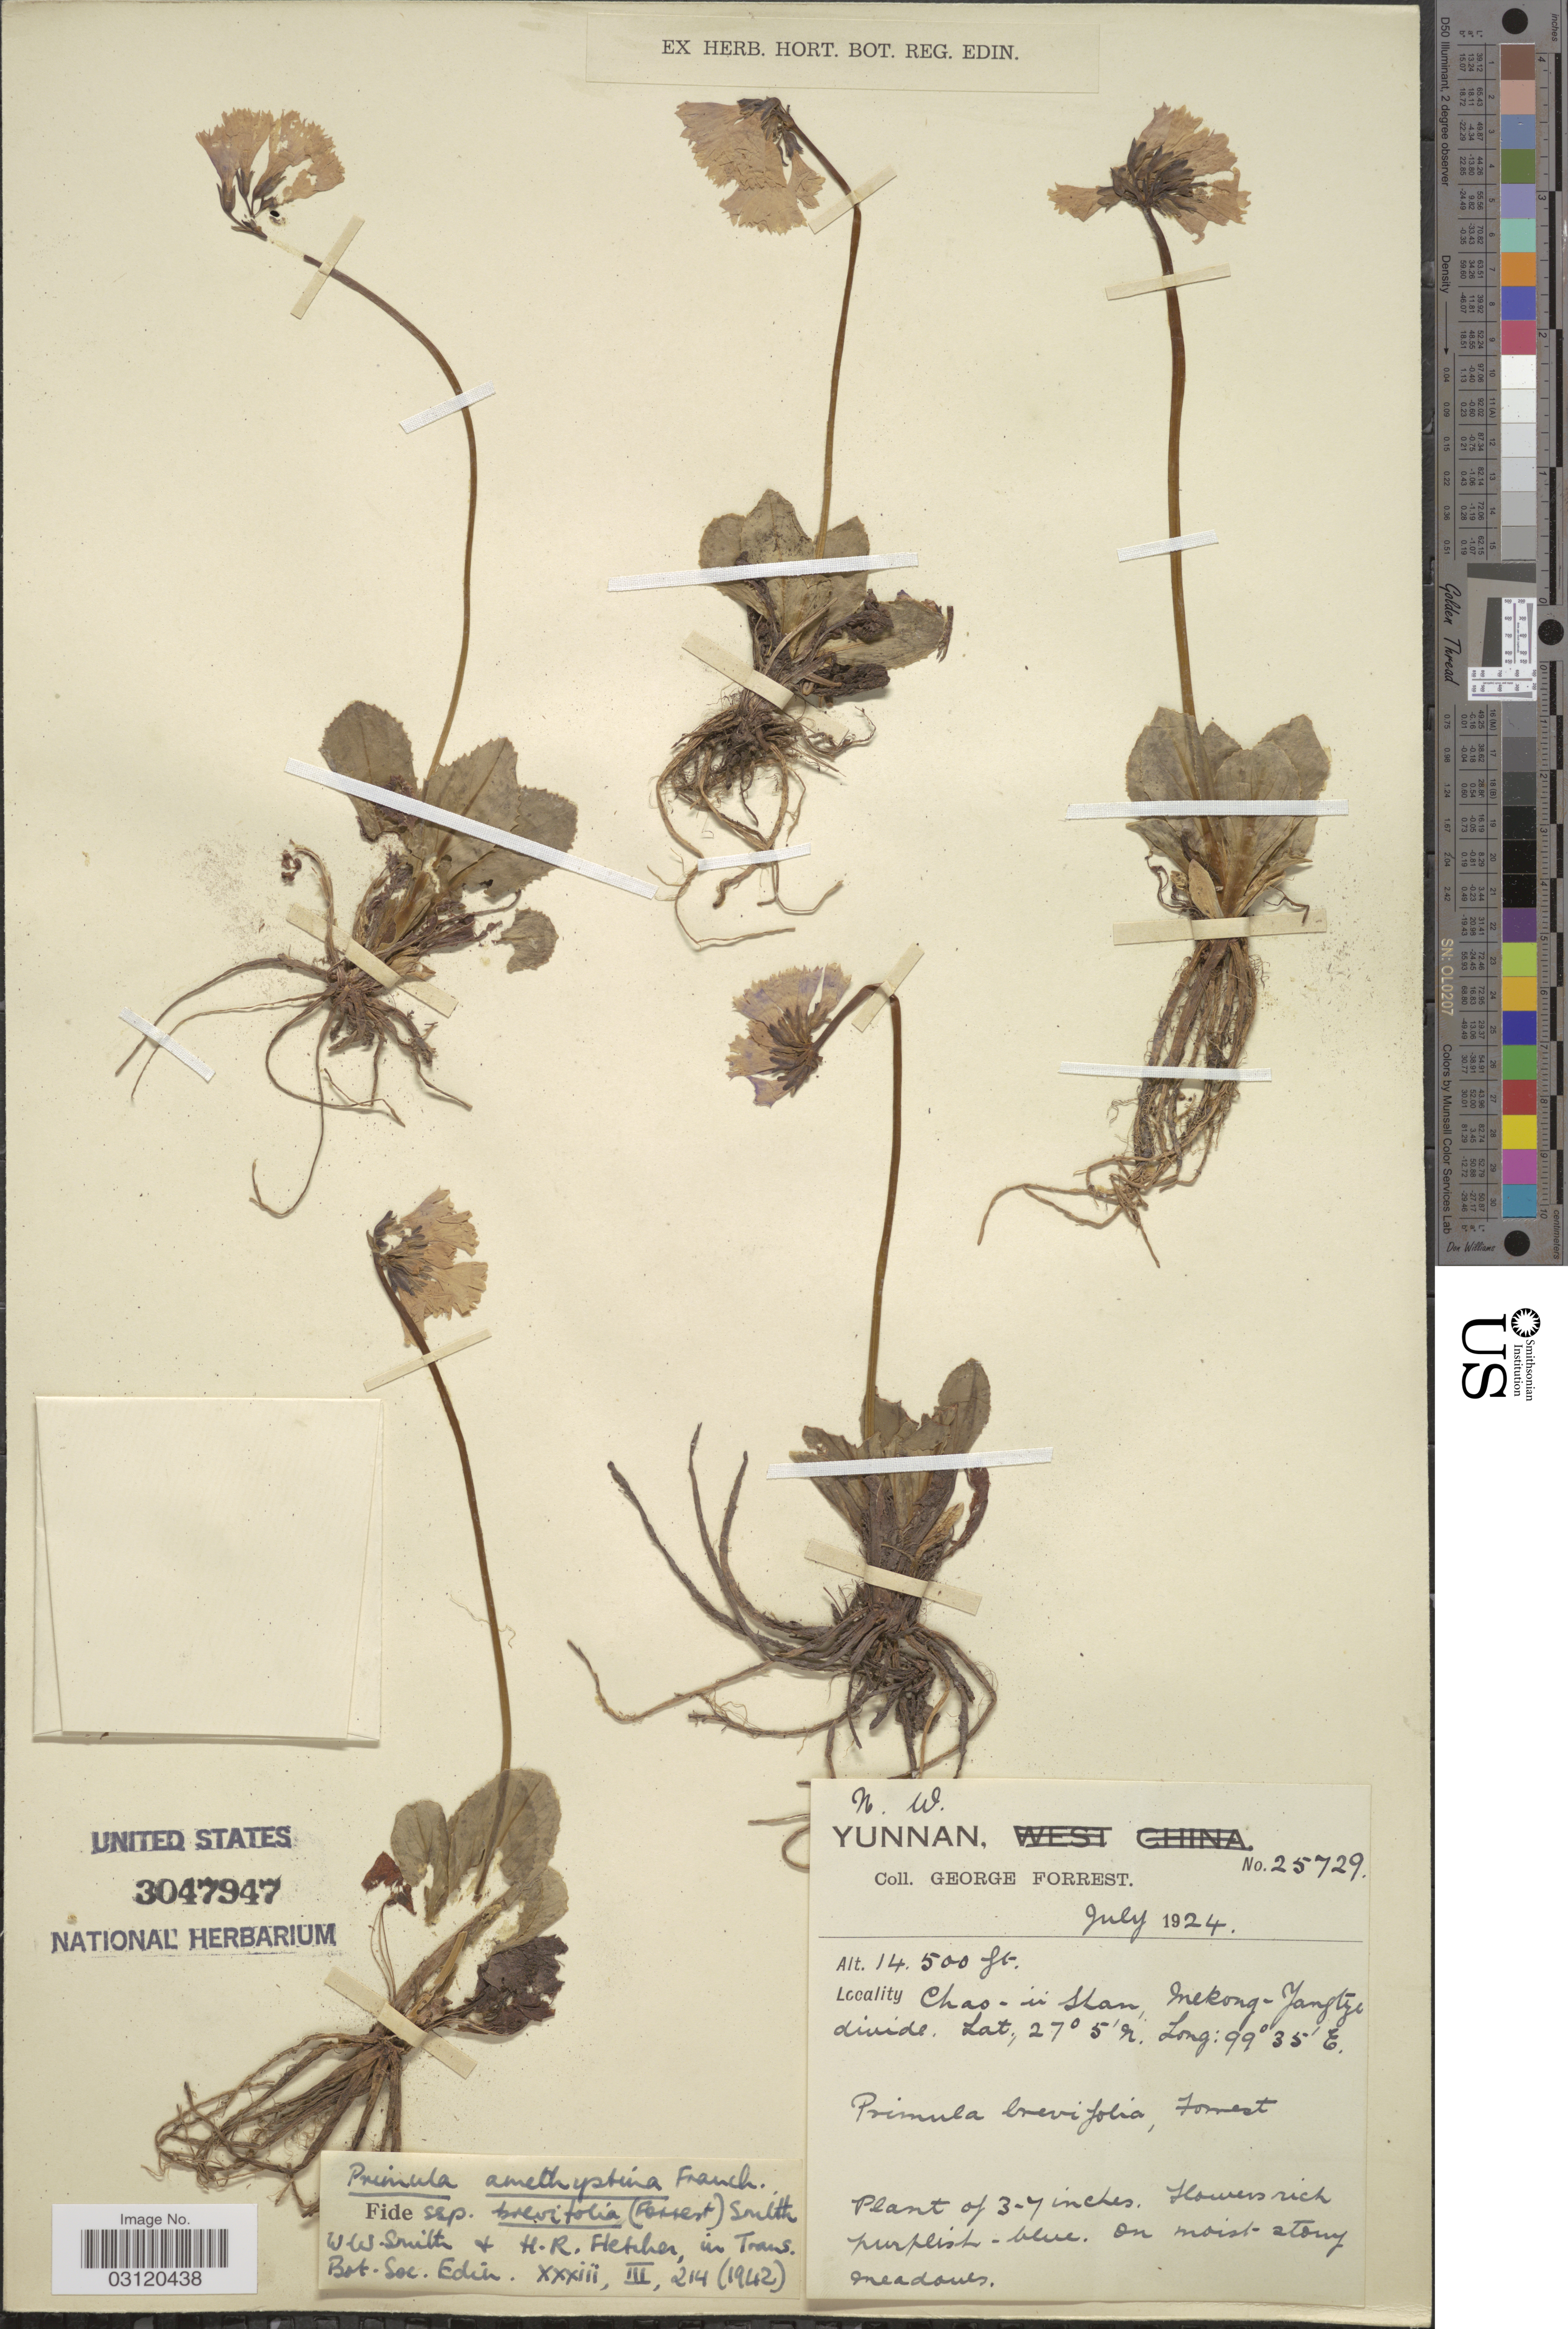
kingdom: Plantae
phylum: Tracheophyta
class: Magnoliopsida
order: Ericales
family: Primulaceae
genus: Primula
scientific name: Primula amethystina subsp. brevifolia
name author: (Forrest) W.W. Sm. & Forrest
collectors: G. Forrest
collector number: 25729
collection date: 1924-07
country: China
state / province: Yunnan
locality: N.W. Yunnan. Chas-in Shan, Mekong-Yangtze divide.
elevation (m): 4420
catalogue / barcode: US 3047947